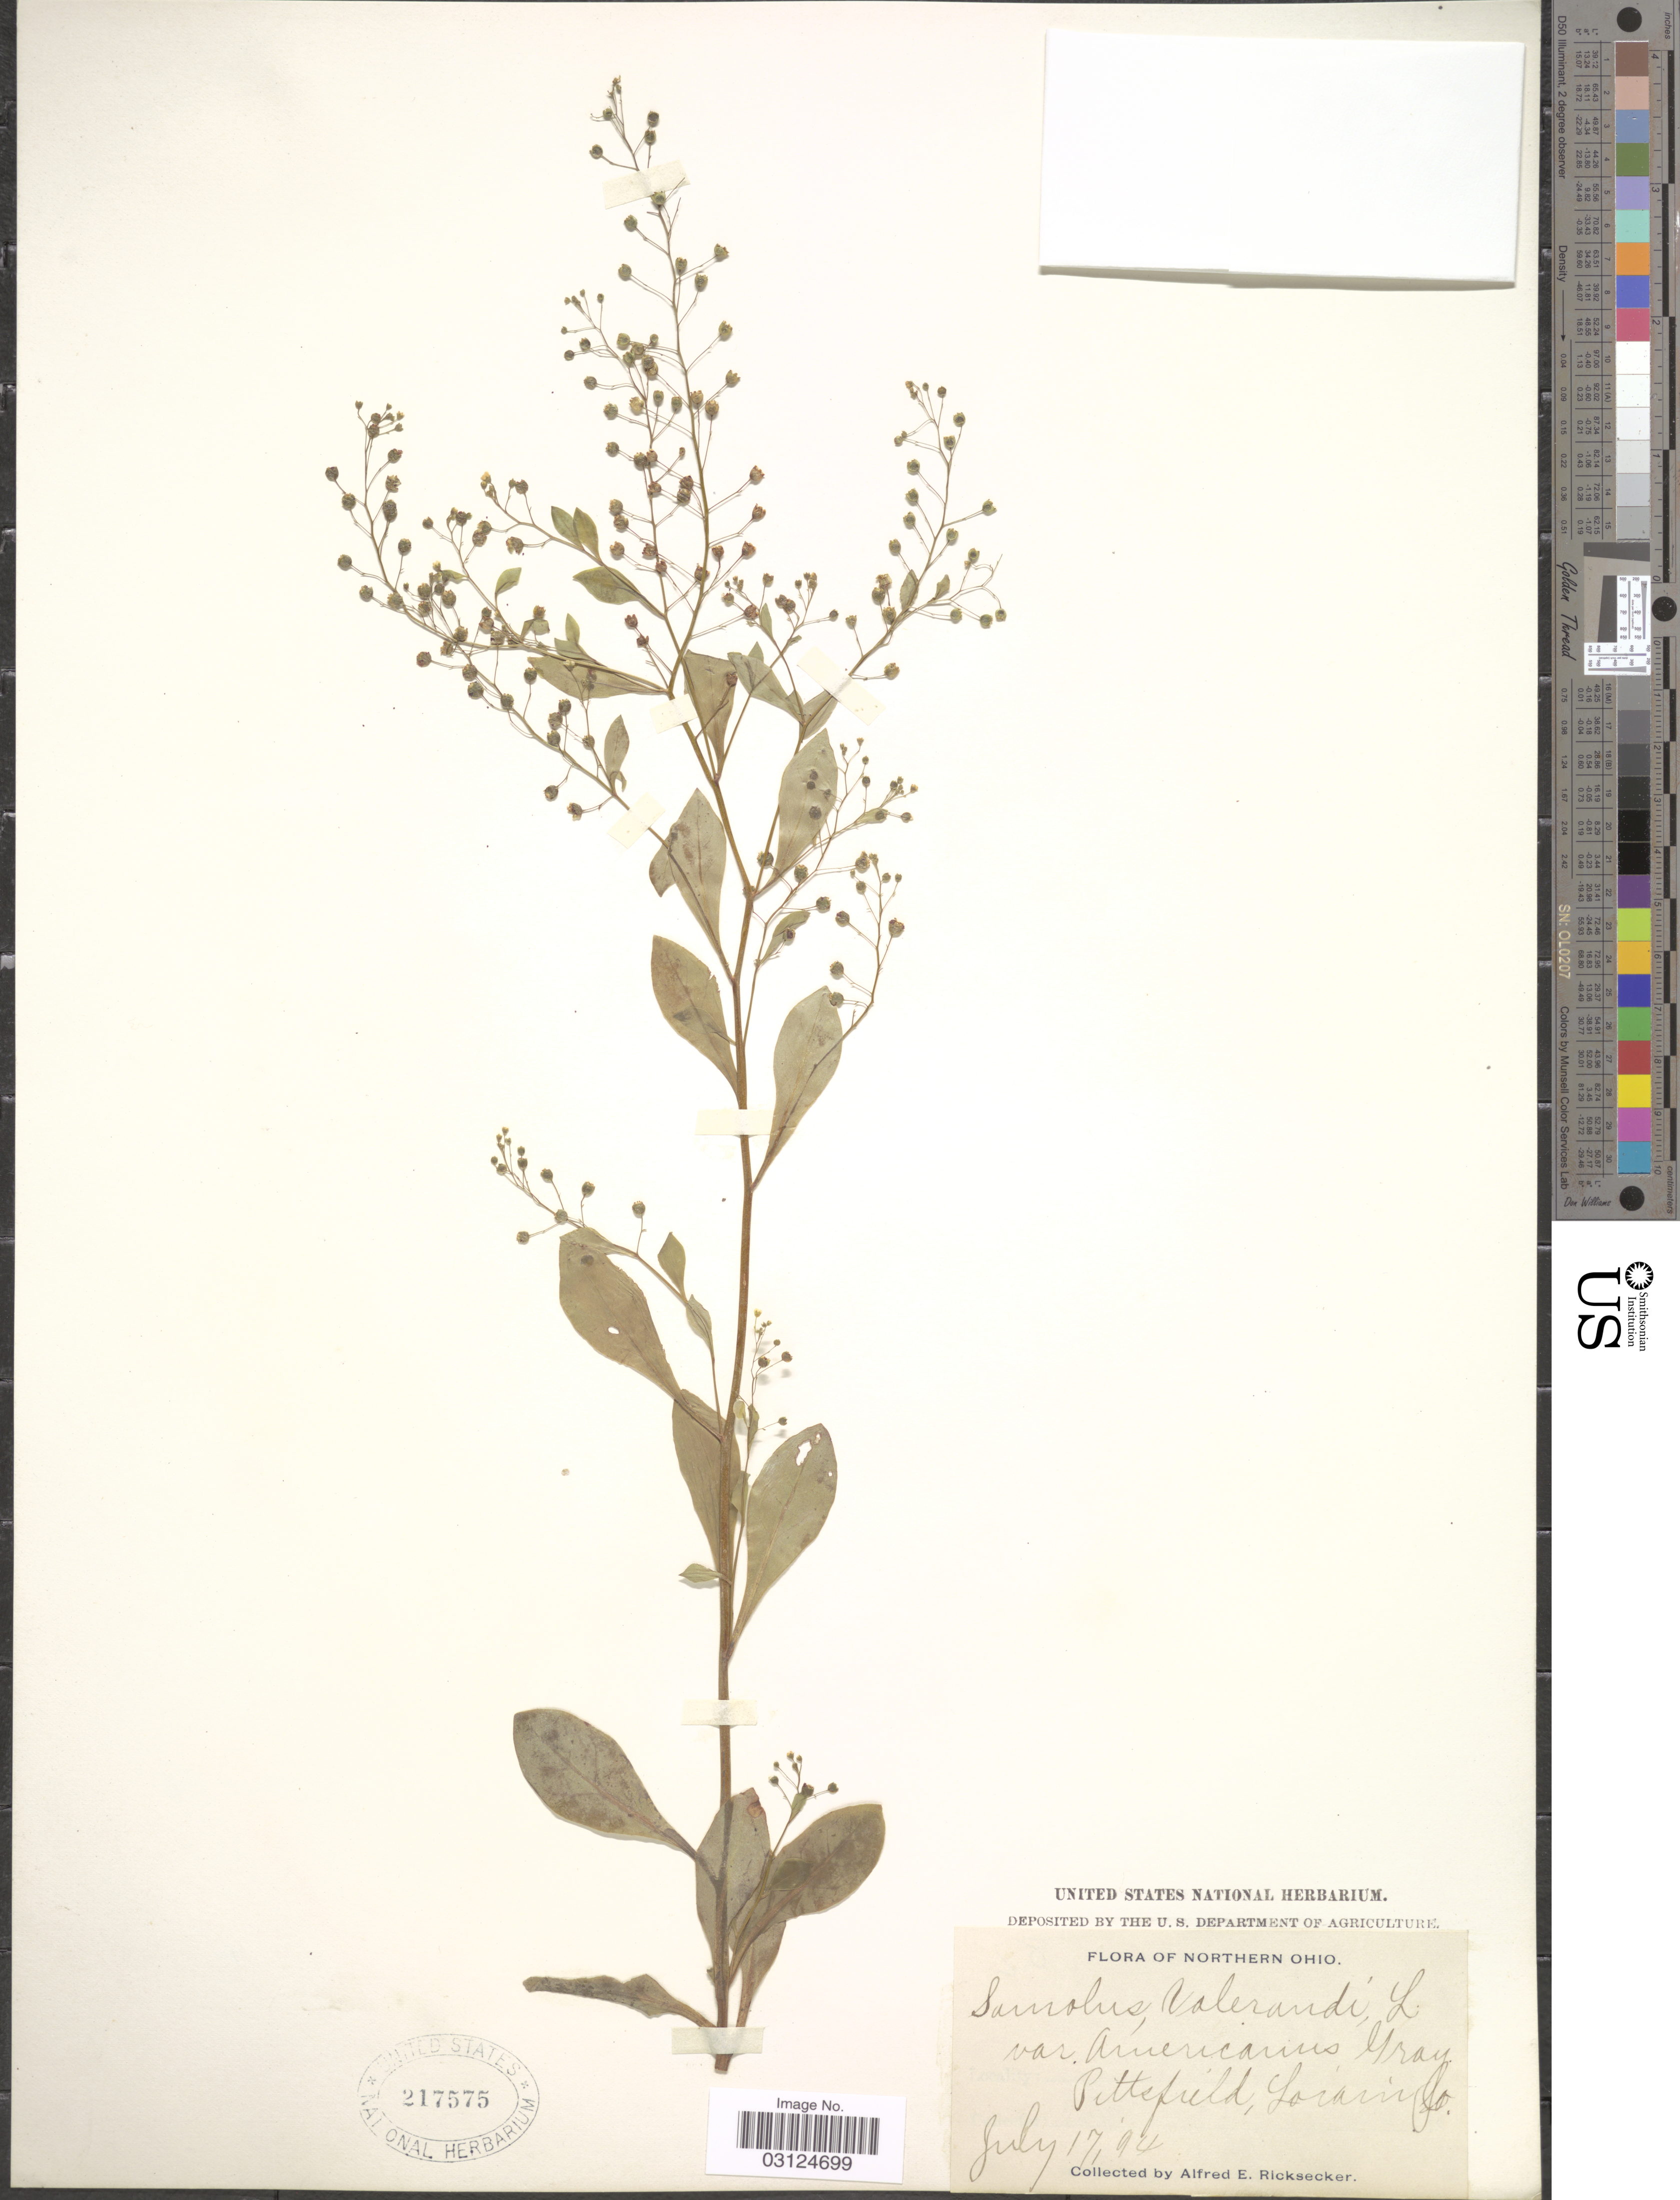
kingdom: Plantae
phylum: Tracheophyta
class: Magnoliopsida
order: Ericales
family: Primulaceae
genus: Samolus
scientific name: Samolus parviflorus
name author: Raf.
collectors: A. E. Ricksecker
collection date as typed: Transcribed d/m/y: 17/7/94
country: United States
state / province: Ohio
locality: Northern Ohio. Pittsfield, Lorain Co.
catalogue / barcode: US 217575